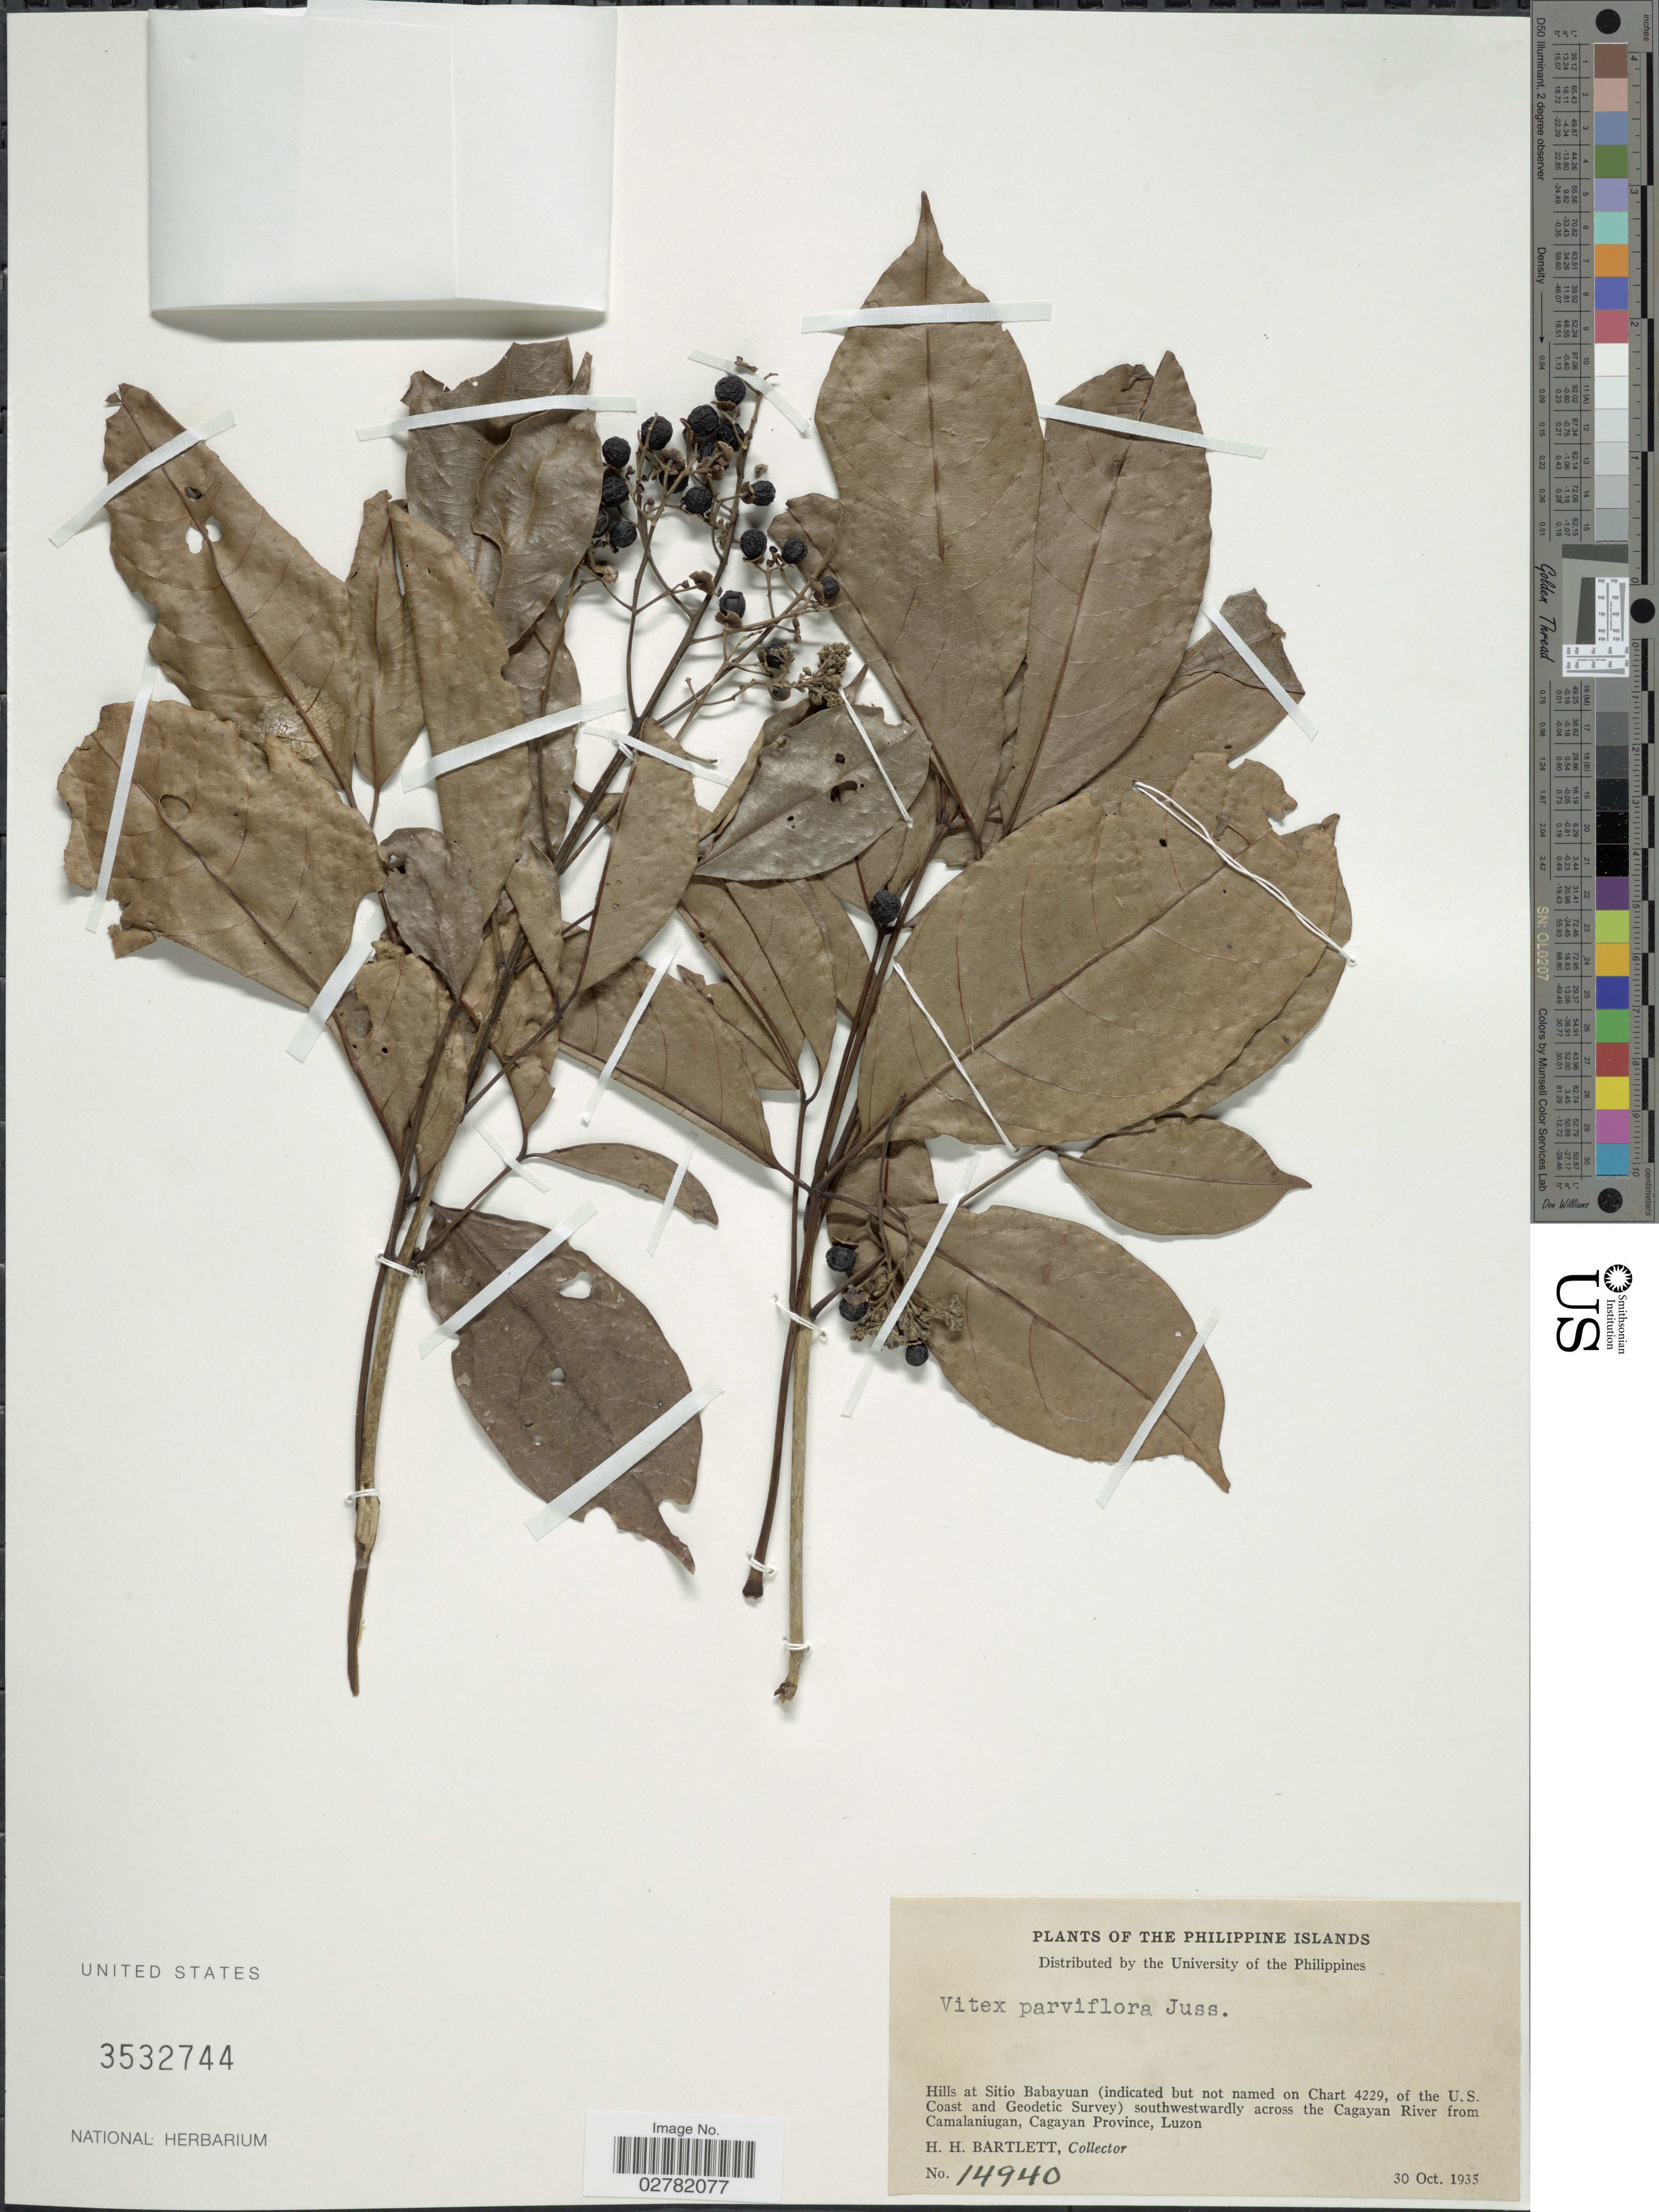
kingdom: Plantae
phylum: Tracheophyta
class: Magnoliopsida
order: Lamiales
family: Lamiaceae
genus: Vitex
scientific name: Vitex parviflora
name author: Juss.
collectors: H. H. Bartlett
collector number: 14940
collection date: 1935-10-30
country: Philippines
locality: Philippine Islands. Hills at Sitio Babayuan southwestwardly across the Cagayan River from Camalaniugan, Cagayan Province, Luzon.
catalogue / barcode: US 3532744